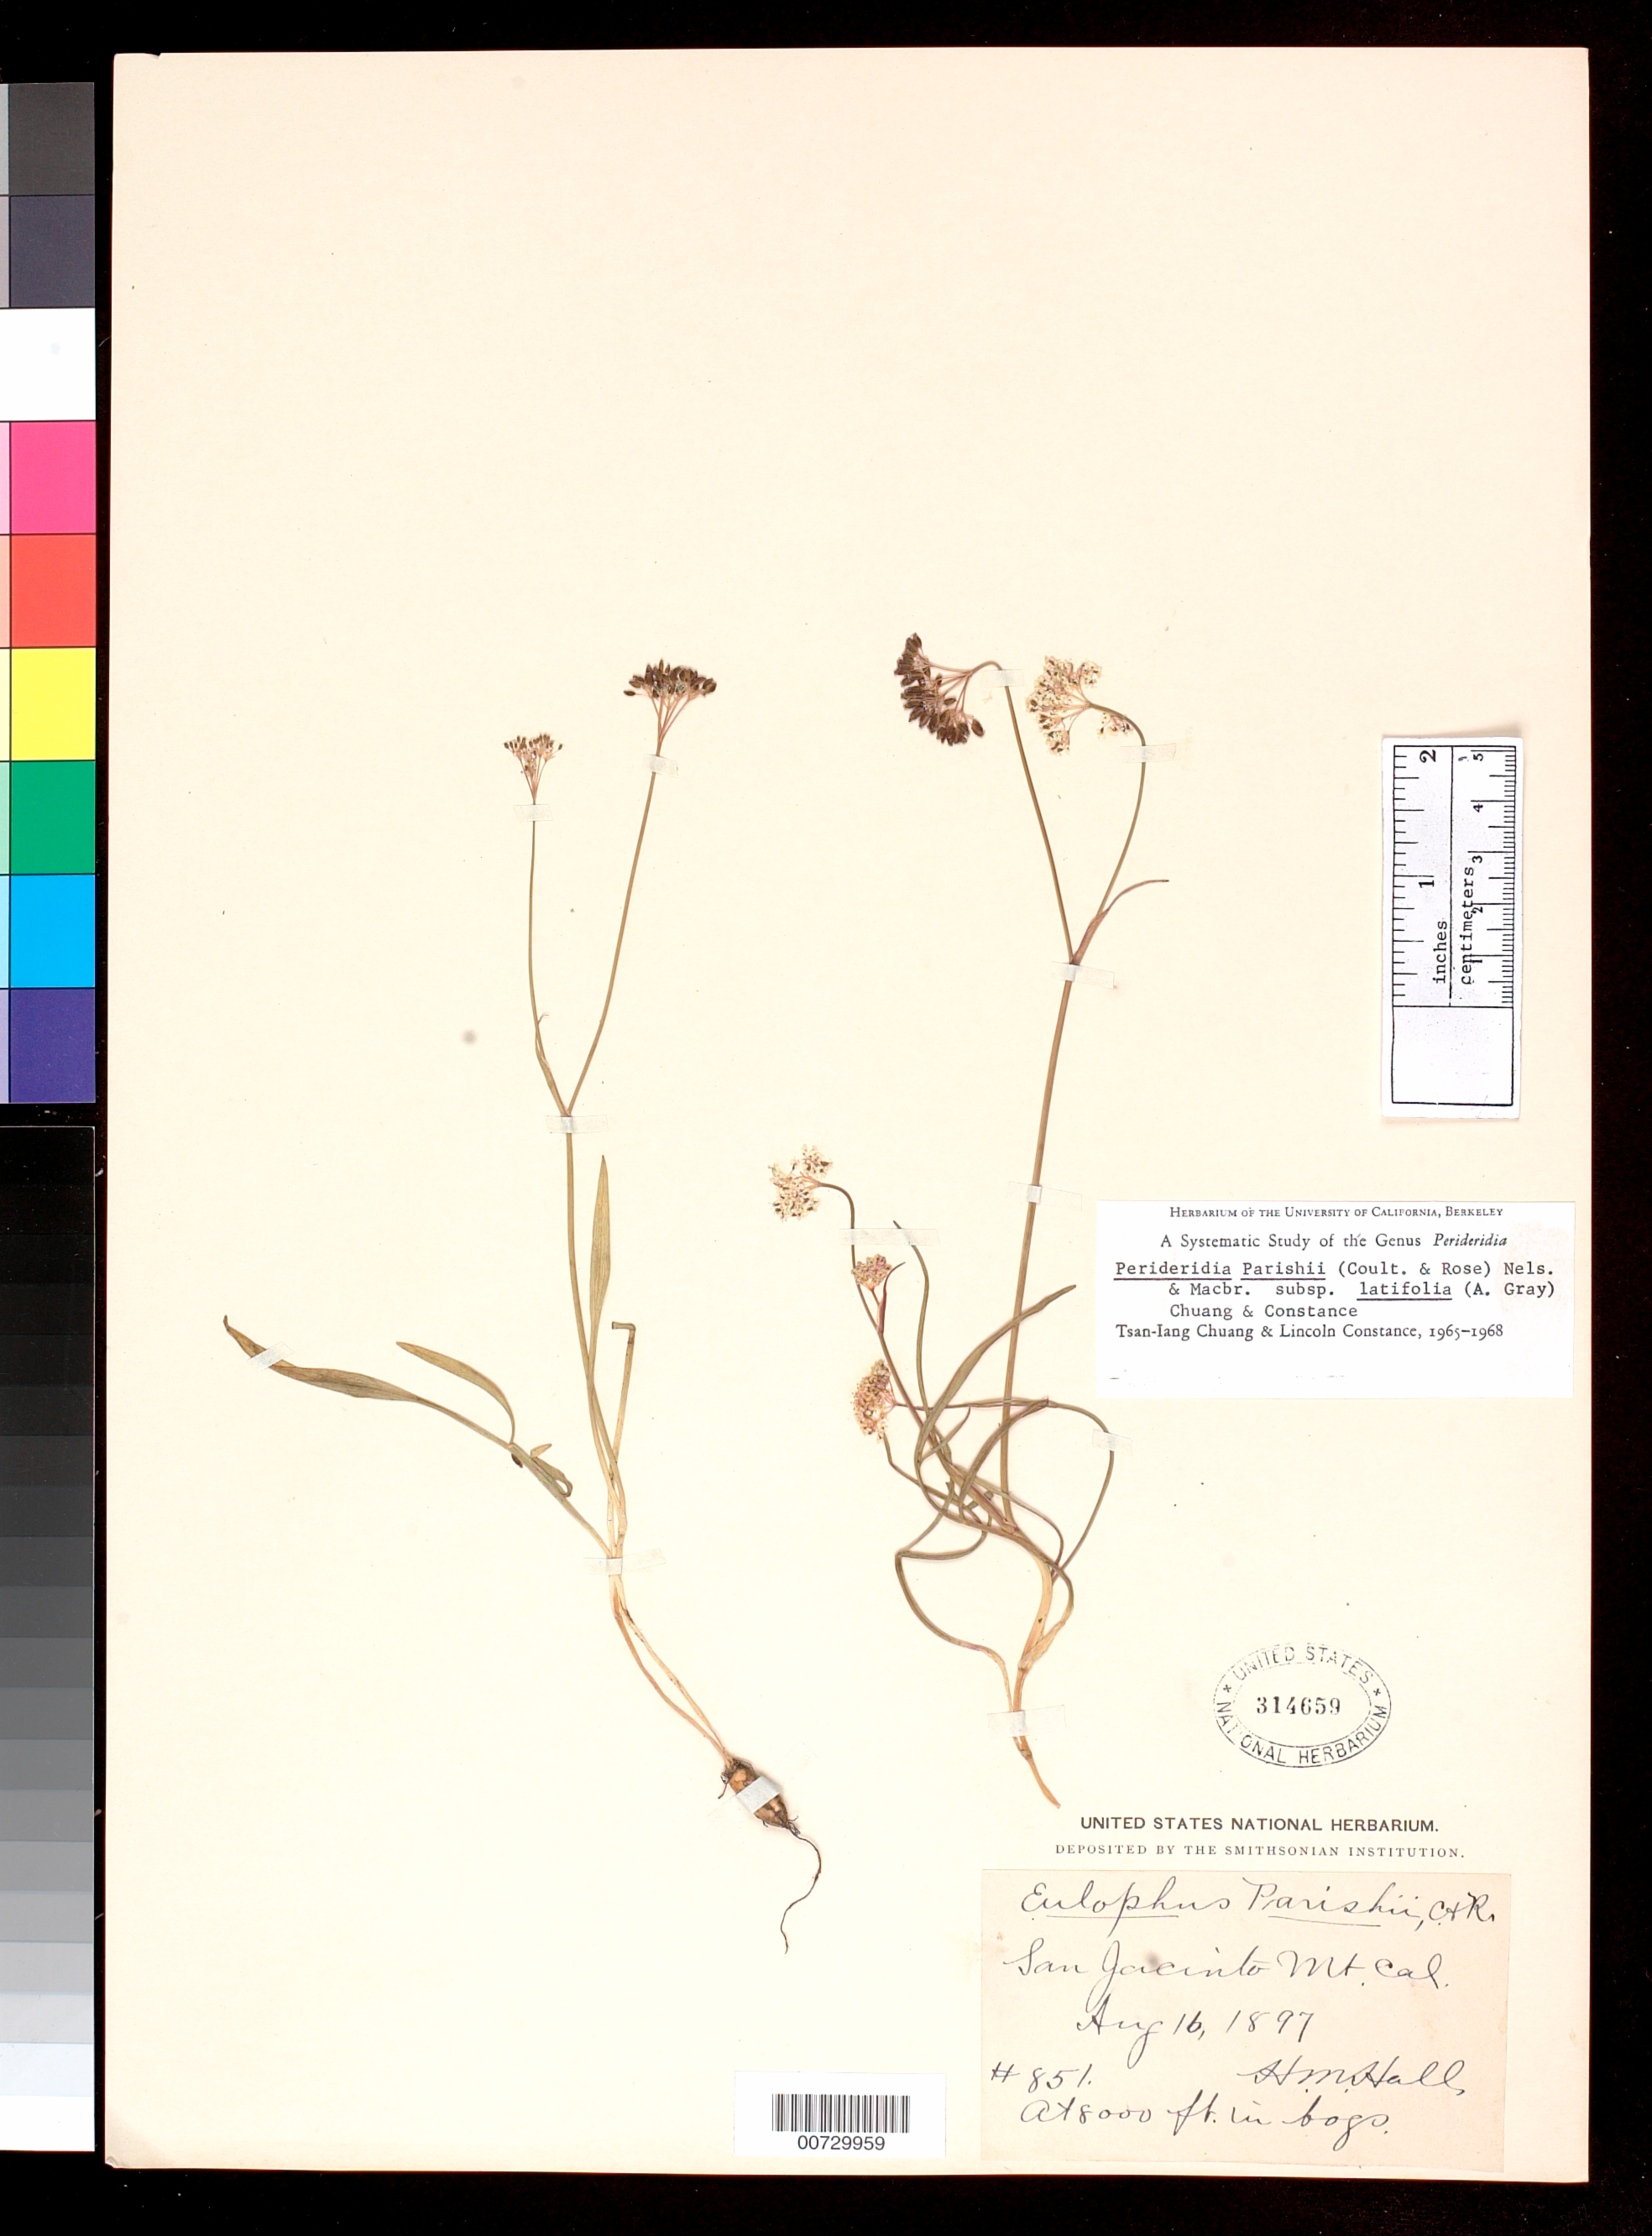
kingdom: Plantae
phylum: Tracheophyta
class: Magnoliopsida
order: Apiales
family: Apiaceae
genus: Perideridia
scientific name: Perideridia parishii subsp. latifolia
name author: A. Gray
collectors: H. M. Hall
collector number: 851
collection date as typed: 16 Aug 1897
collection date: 1897-08-16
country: United States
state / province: California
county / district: Riverside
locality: San Jacinto Mts.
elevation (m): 2438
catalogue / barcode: US 314659